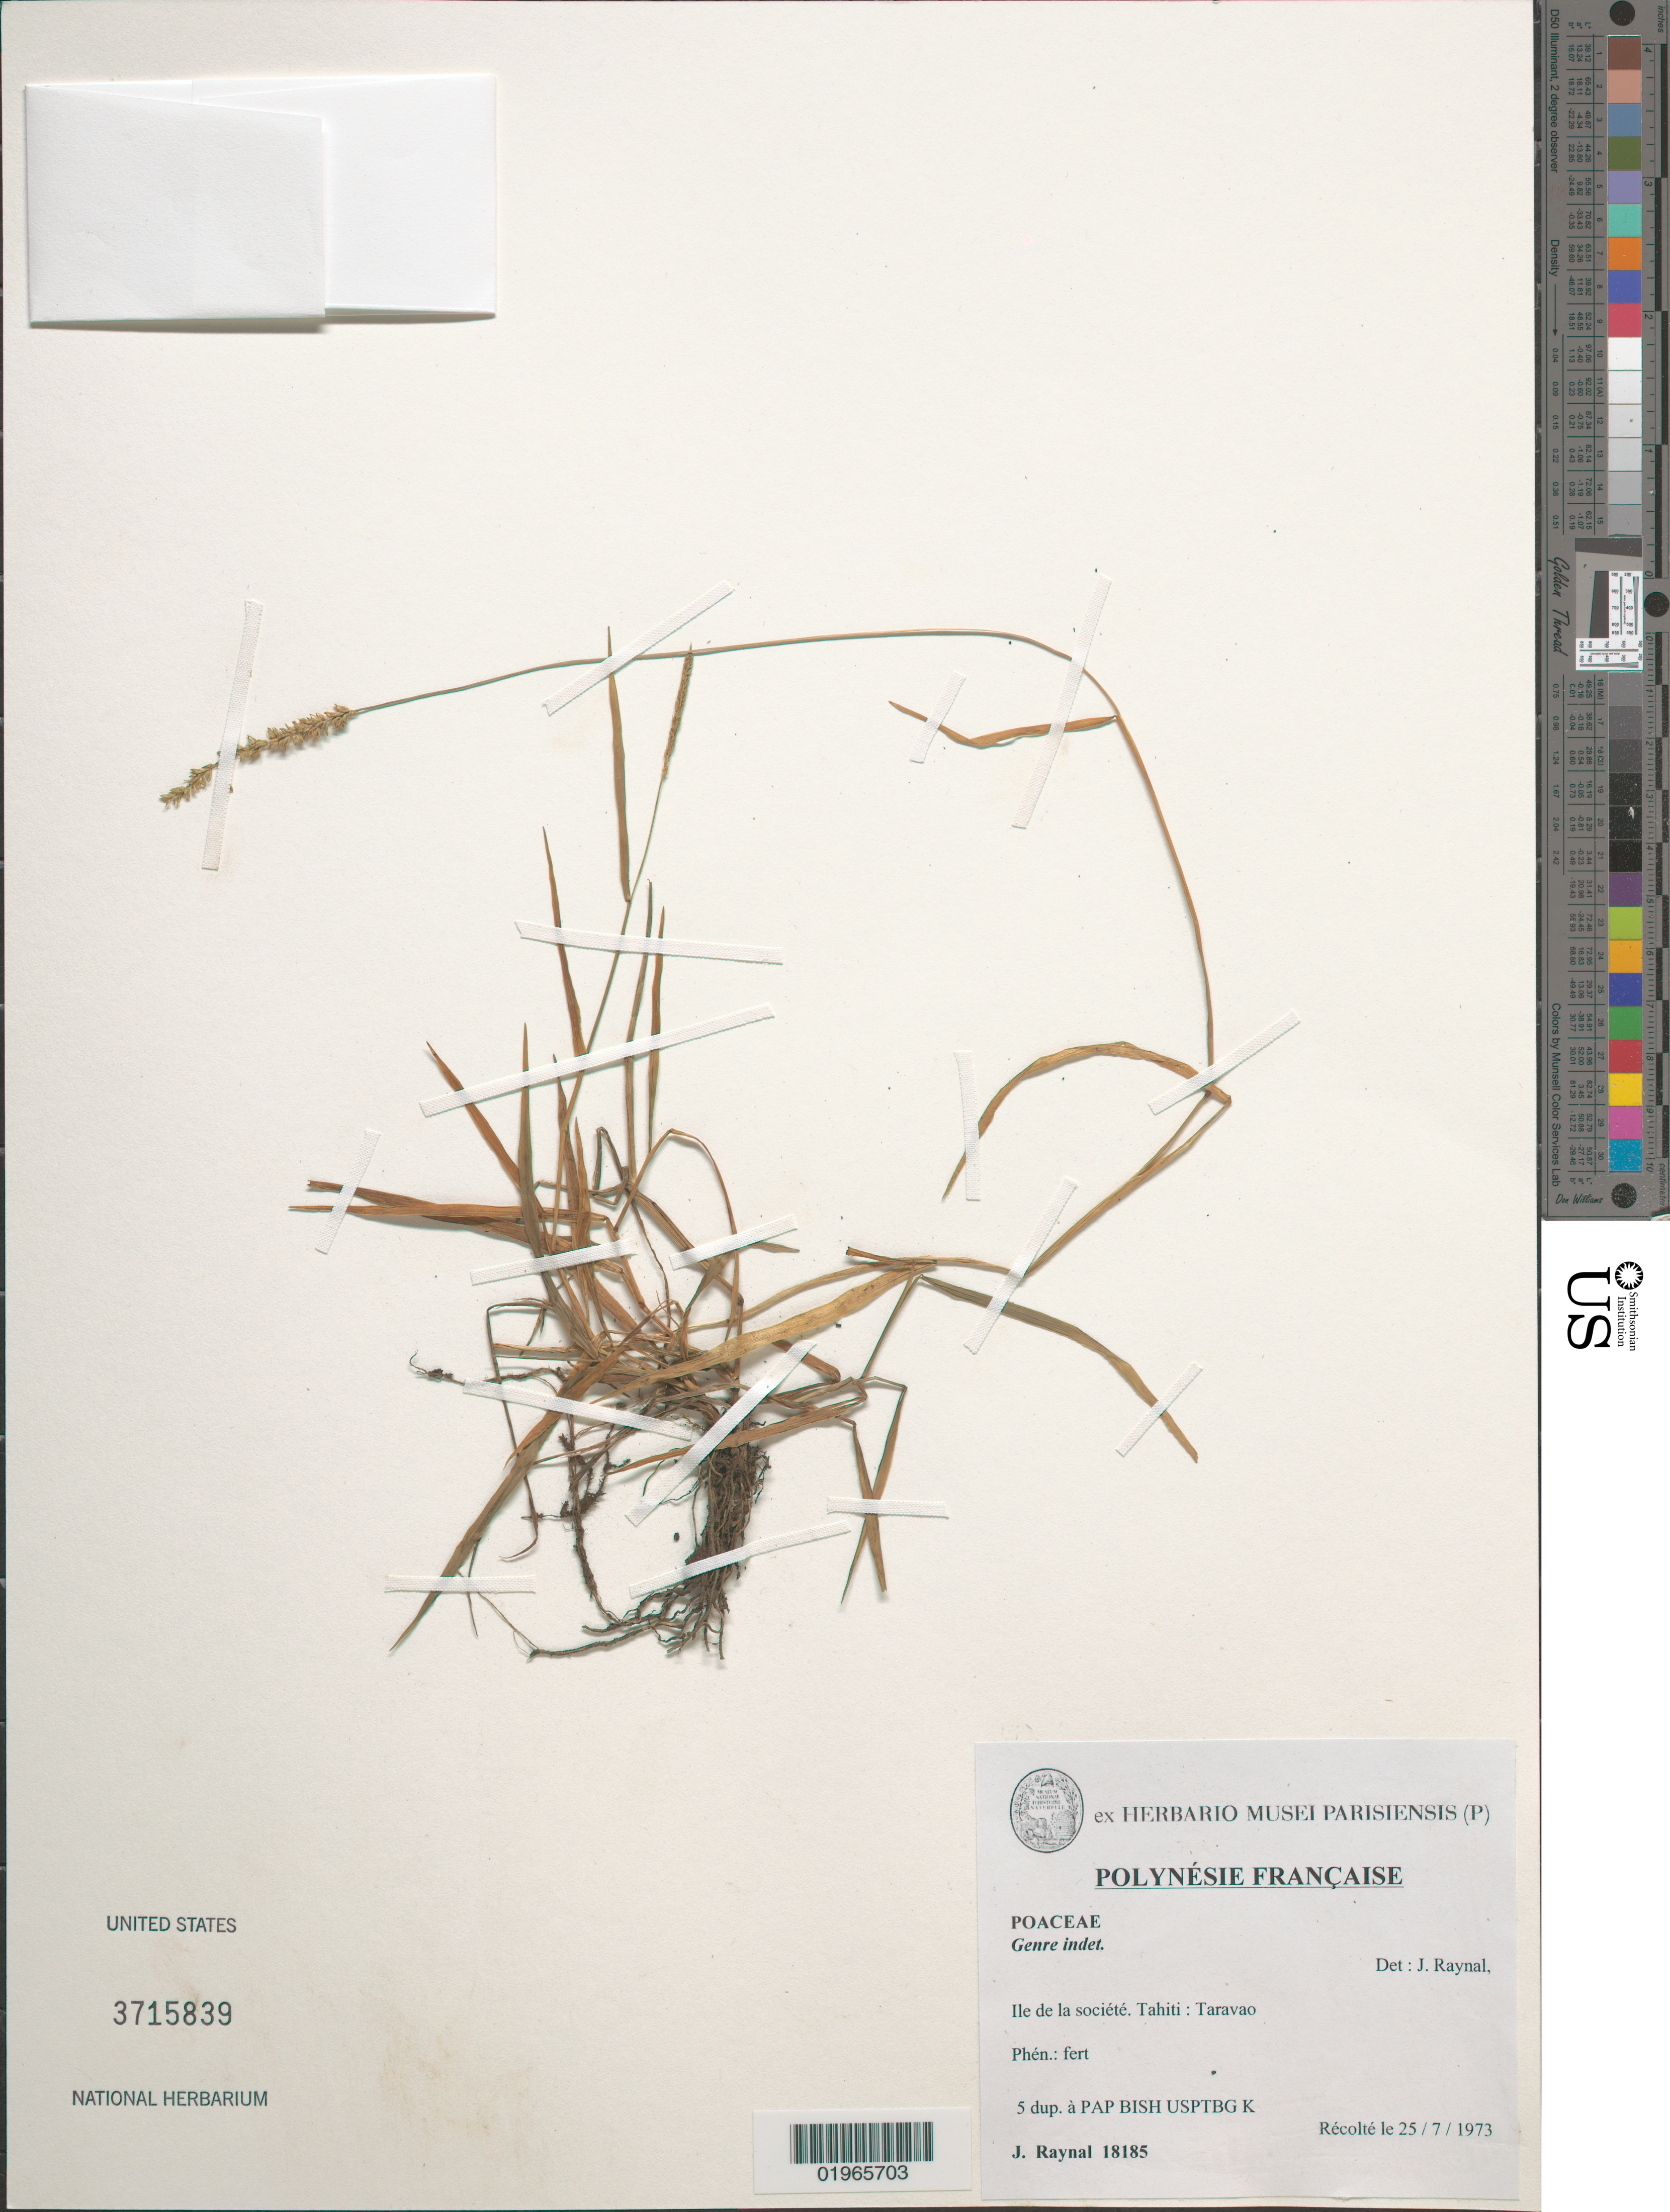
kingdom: Plantae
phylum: Tracheophyta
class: Liliopsida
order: Poales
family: Poaceae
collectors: J. Raynal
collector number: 18185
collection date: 1973-07-25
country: French Polynesia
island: Tahiti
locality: Taravao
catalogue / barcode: US 3715839